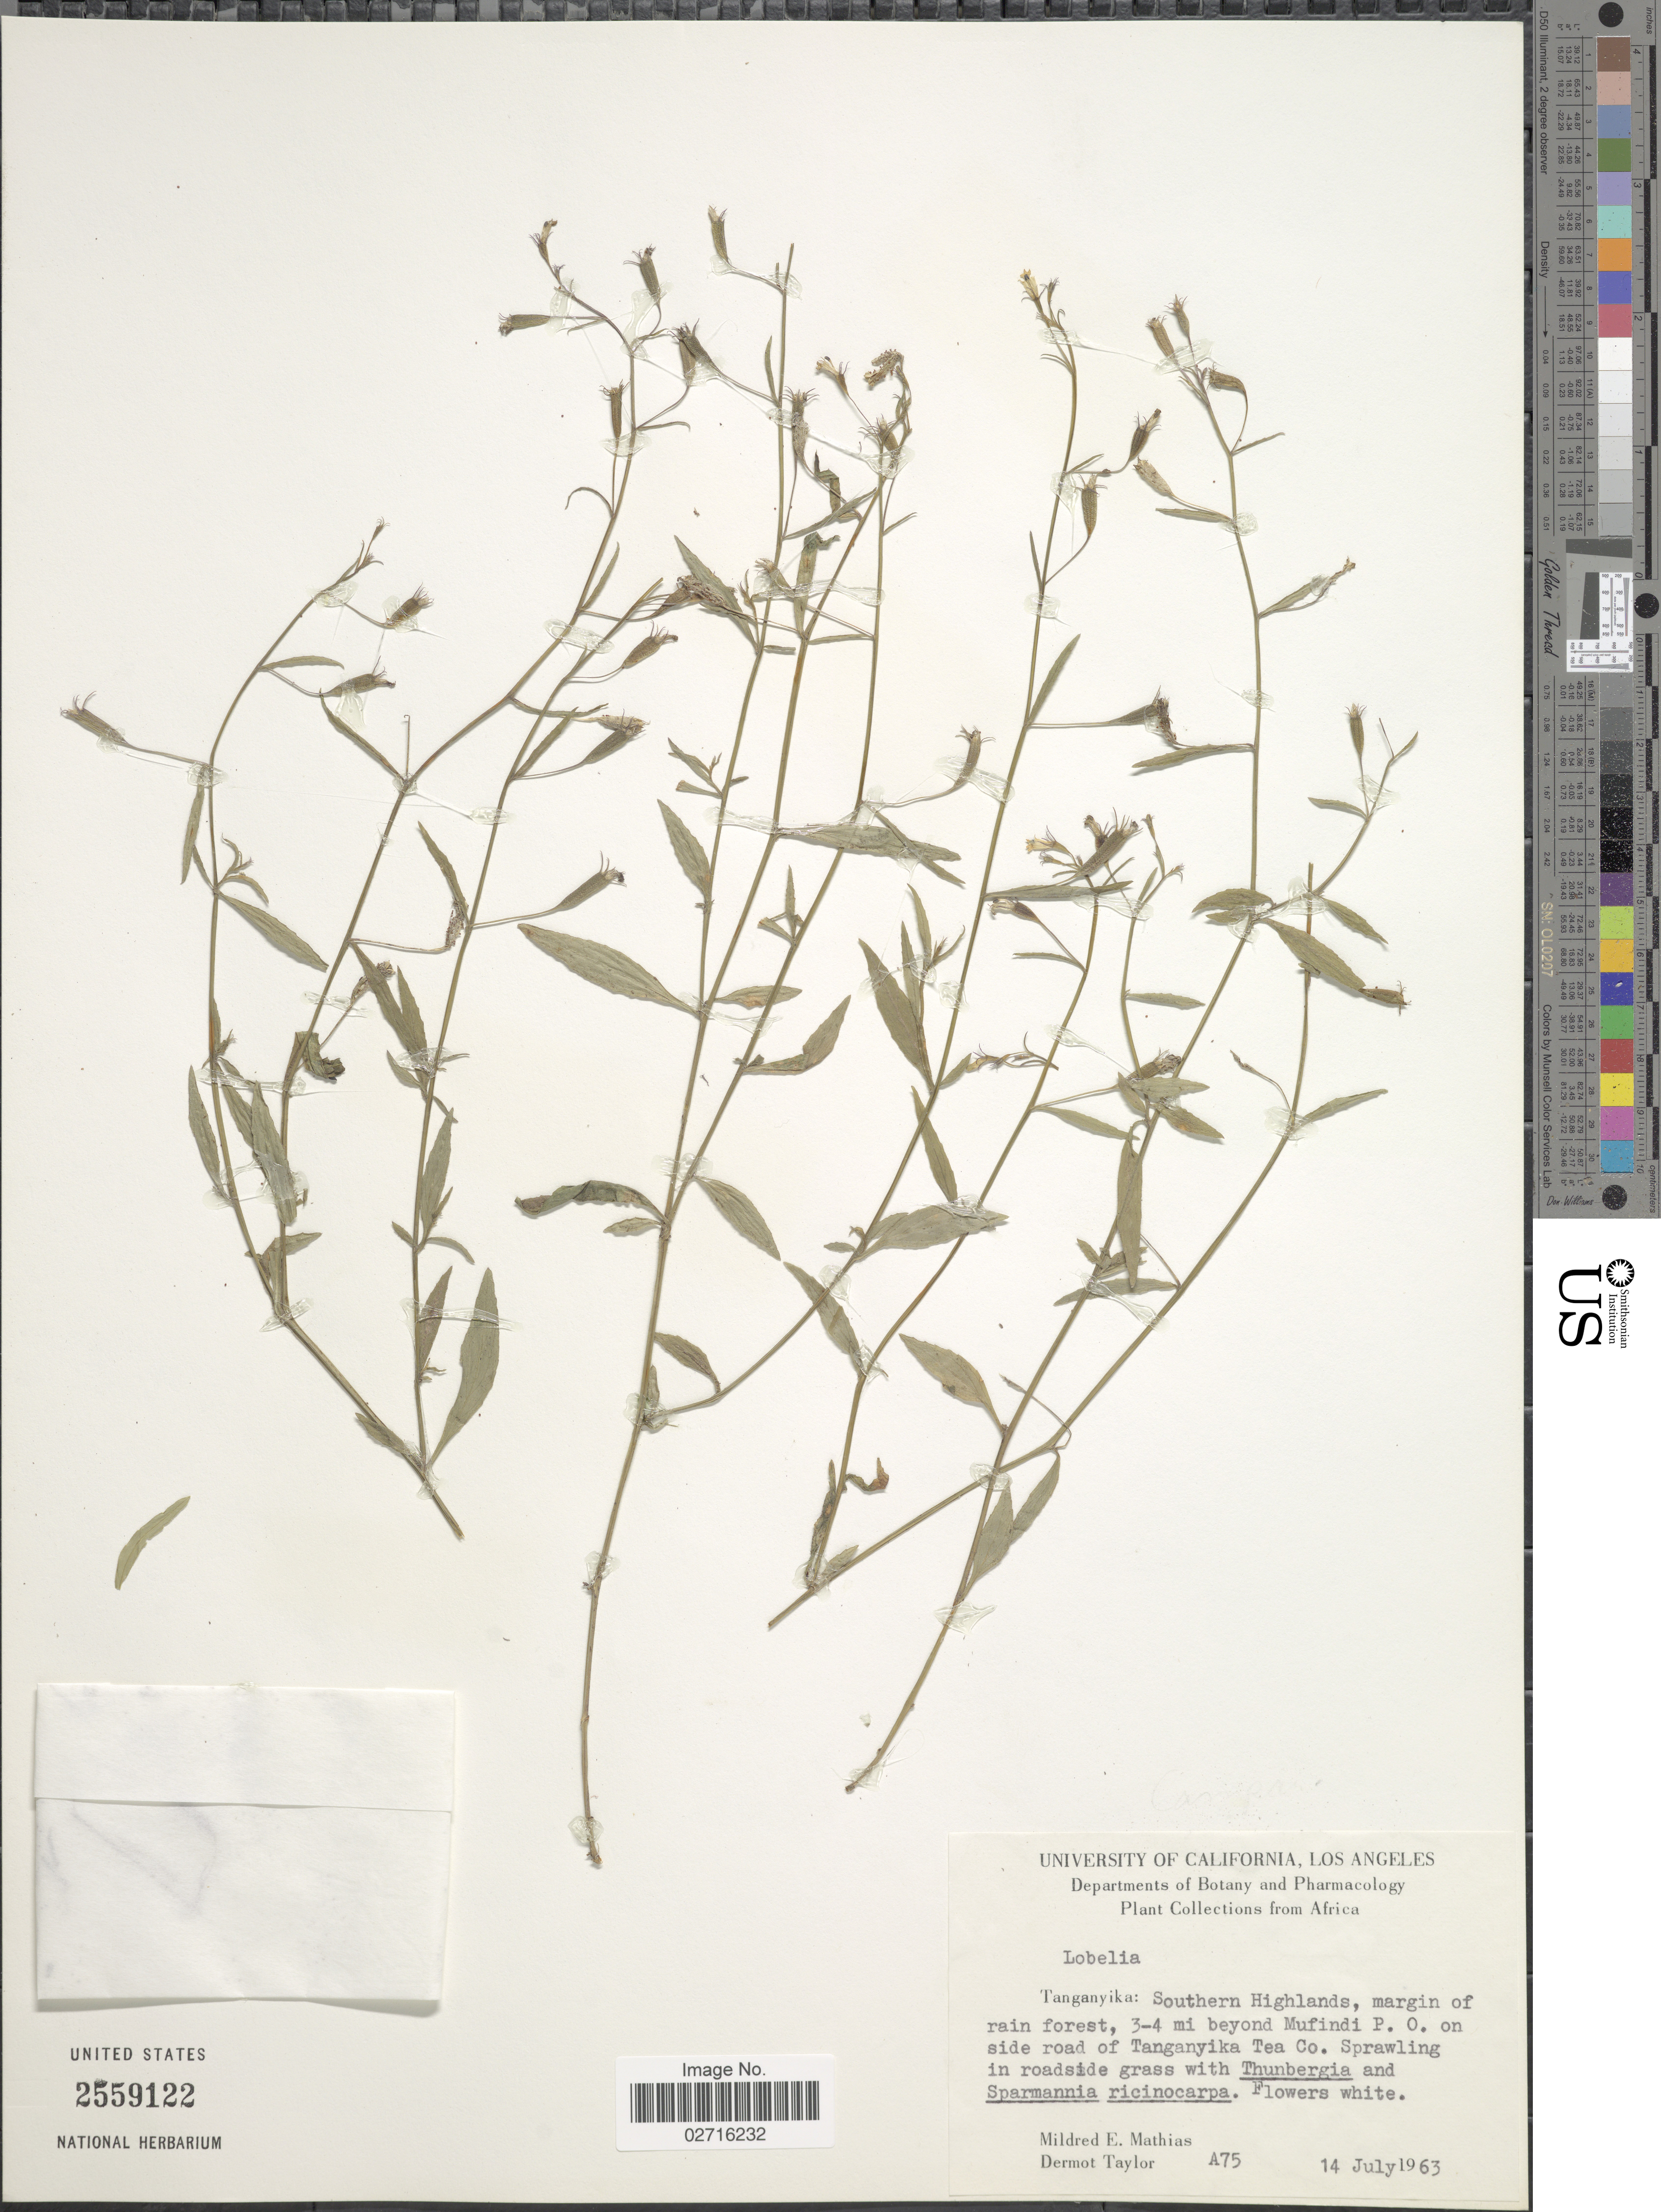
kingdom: Plantae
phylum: Tracheophyta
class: Magnoliopsida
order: Asterales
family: Campanulaceae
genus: Lobelia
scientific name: Lobelia sp.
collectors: M. E. Mathias & D. Taylor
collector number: A75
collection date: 1963-07-14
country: Tanzania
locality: Tanganyika: Southern Highlands, margin of rain forest. 3-4 mi beyond Mufindi P.O. on side road of Tanganyika Tea Co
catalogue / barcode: US 2559122